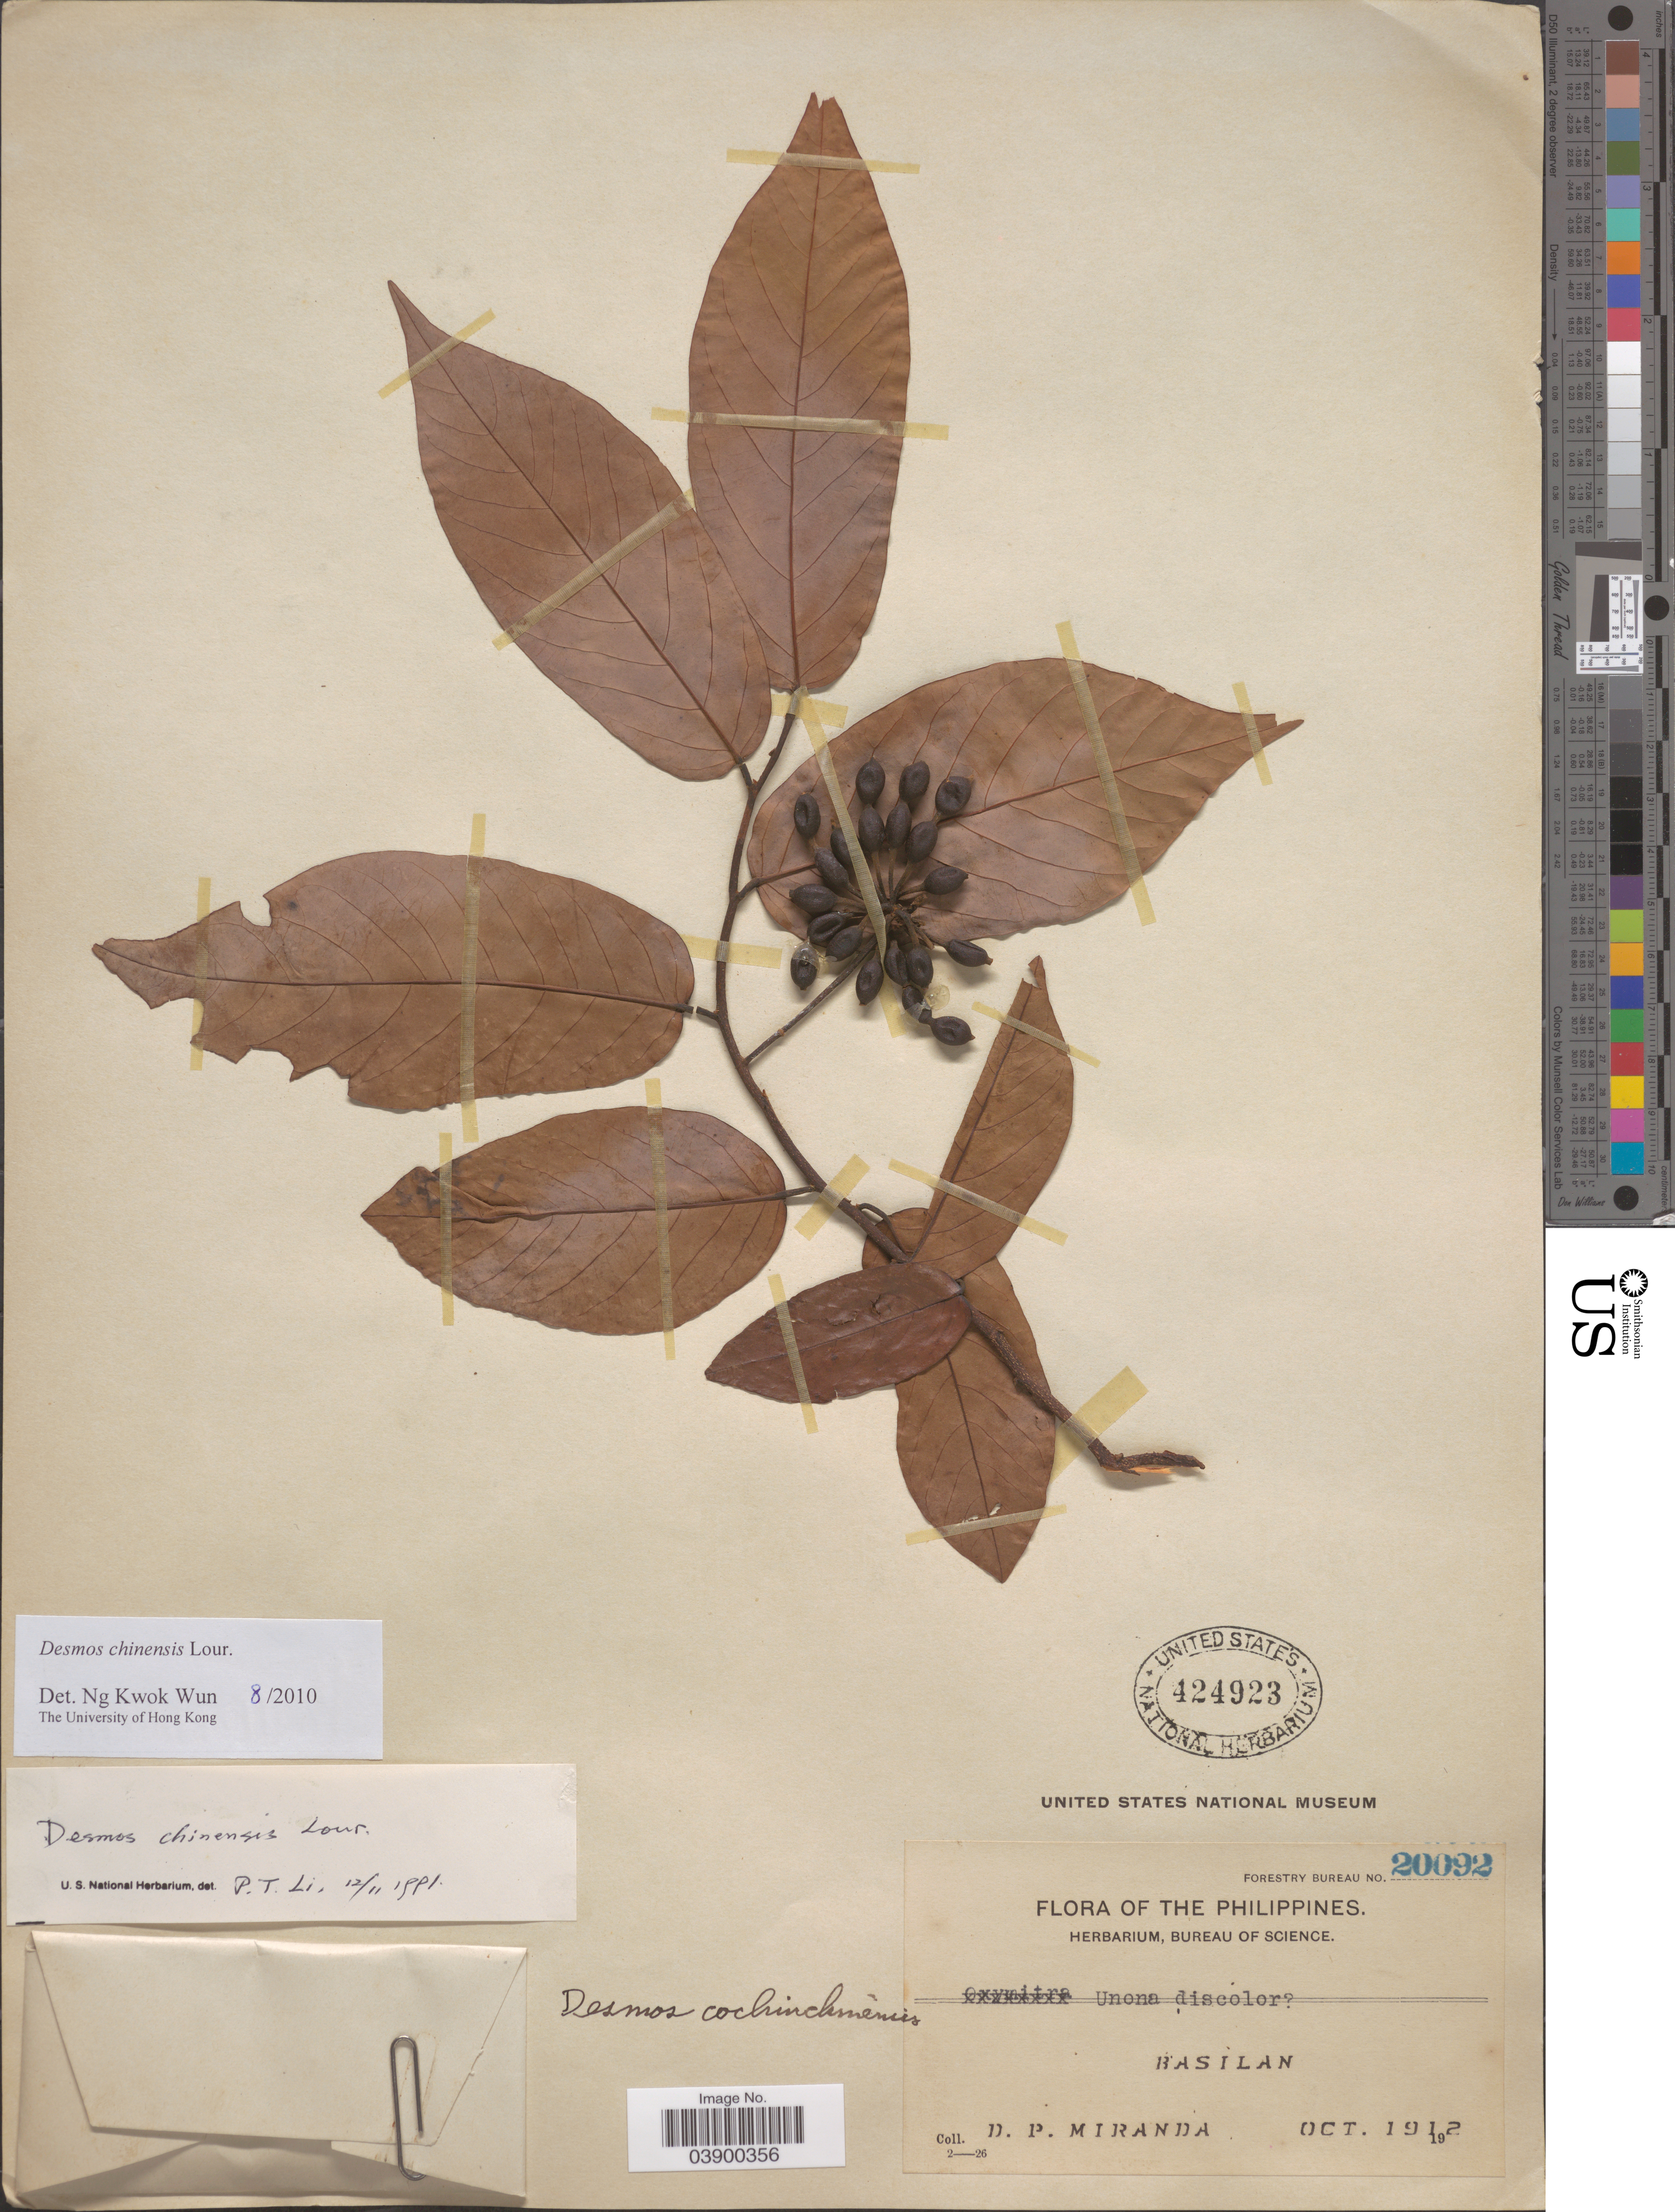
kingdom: Plantae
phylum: Tracheophyta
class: Magnoliopsida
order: Magnoliales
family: Annonaceae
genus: Desmos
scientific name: Desmos chinensis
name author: Lour.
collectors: D. P. Miranda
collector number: Forestry Bureau 20092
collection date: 1912-10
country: Philippines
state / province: Muslim Mindanao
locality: Basilan.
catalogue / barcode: US 424923